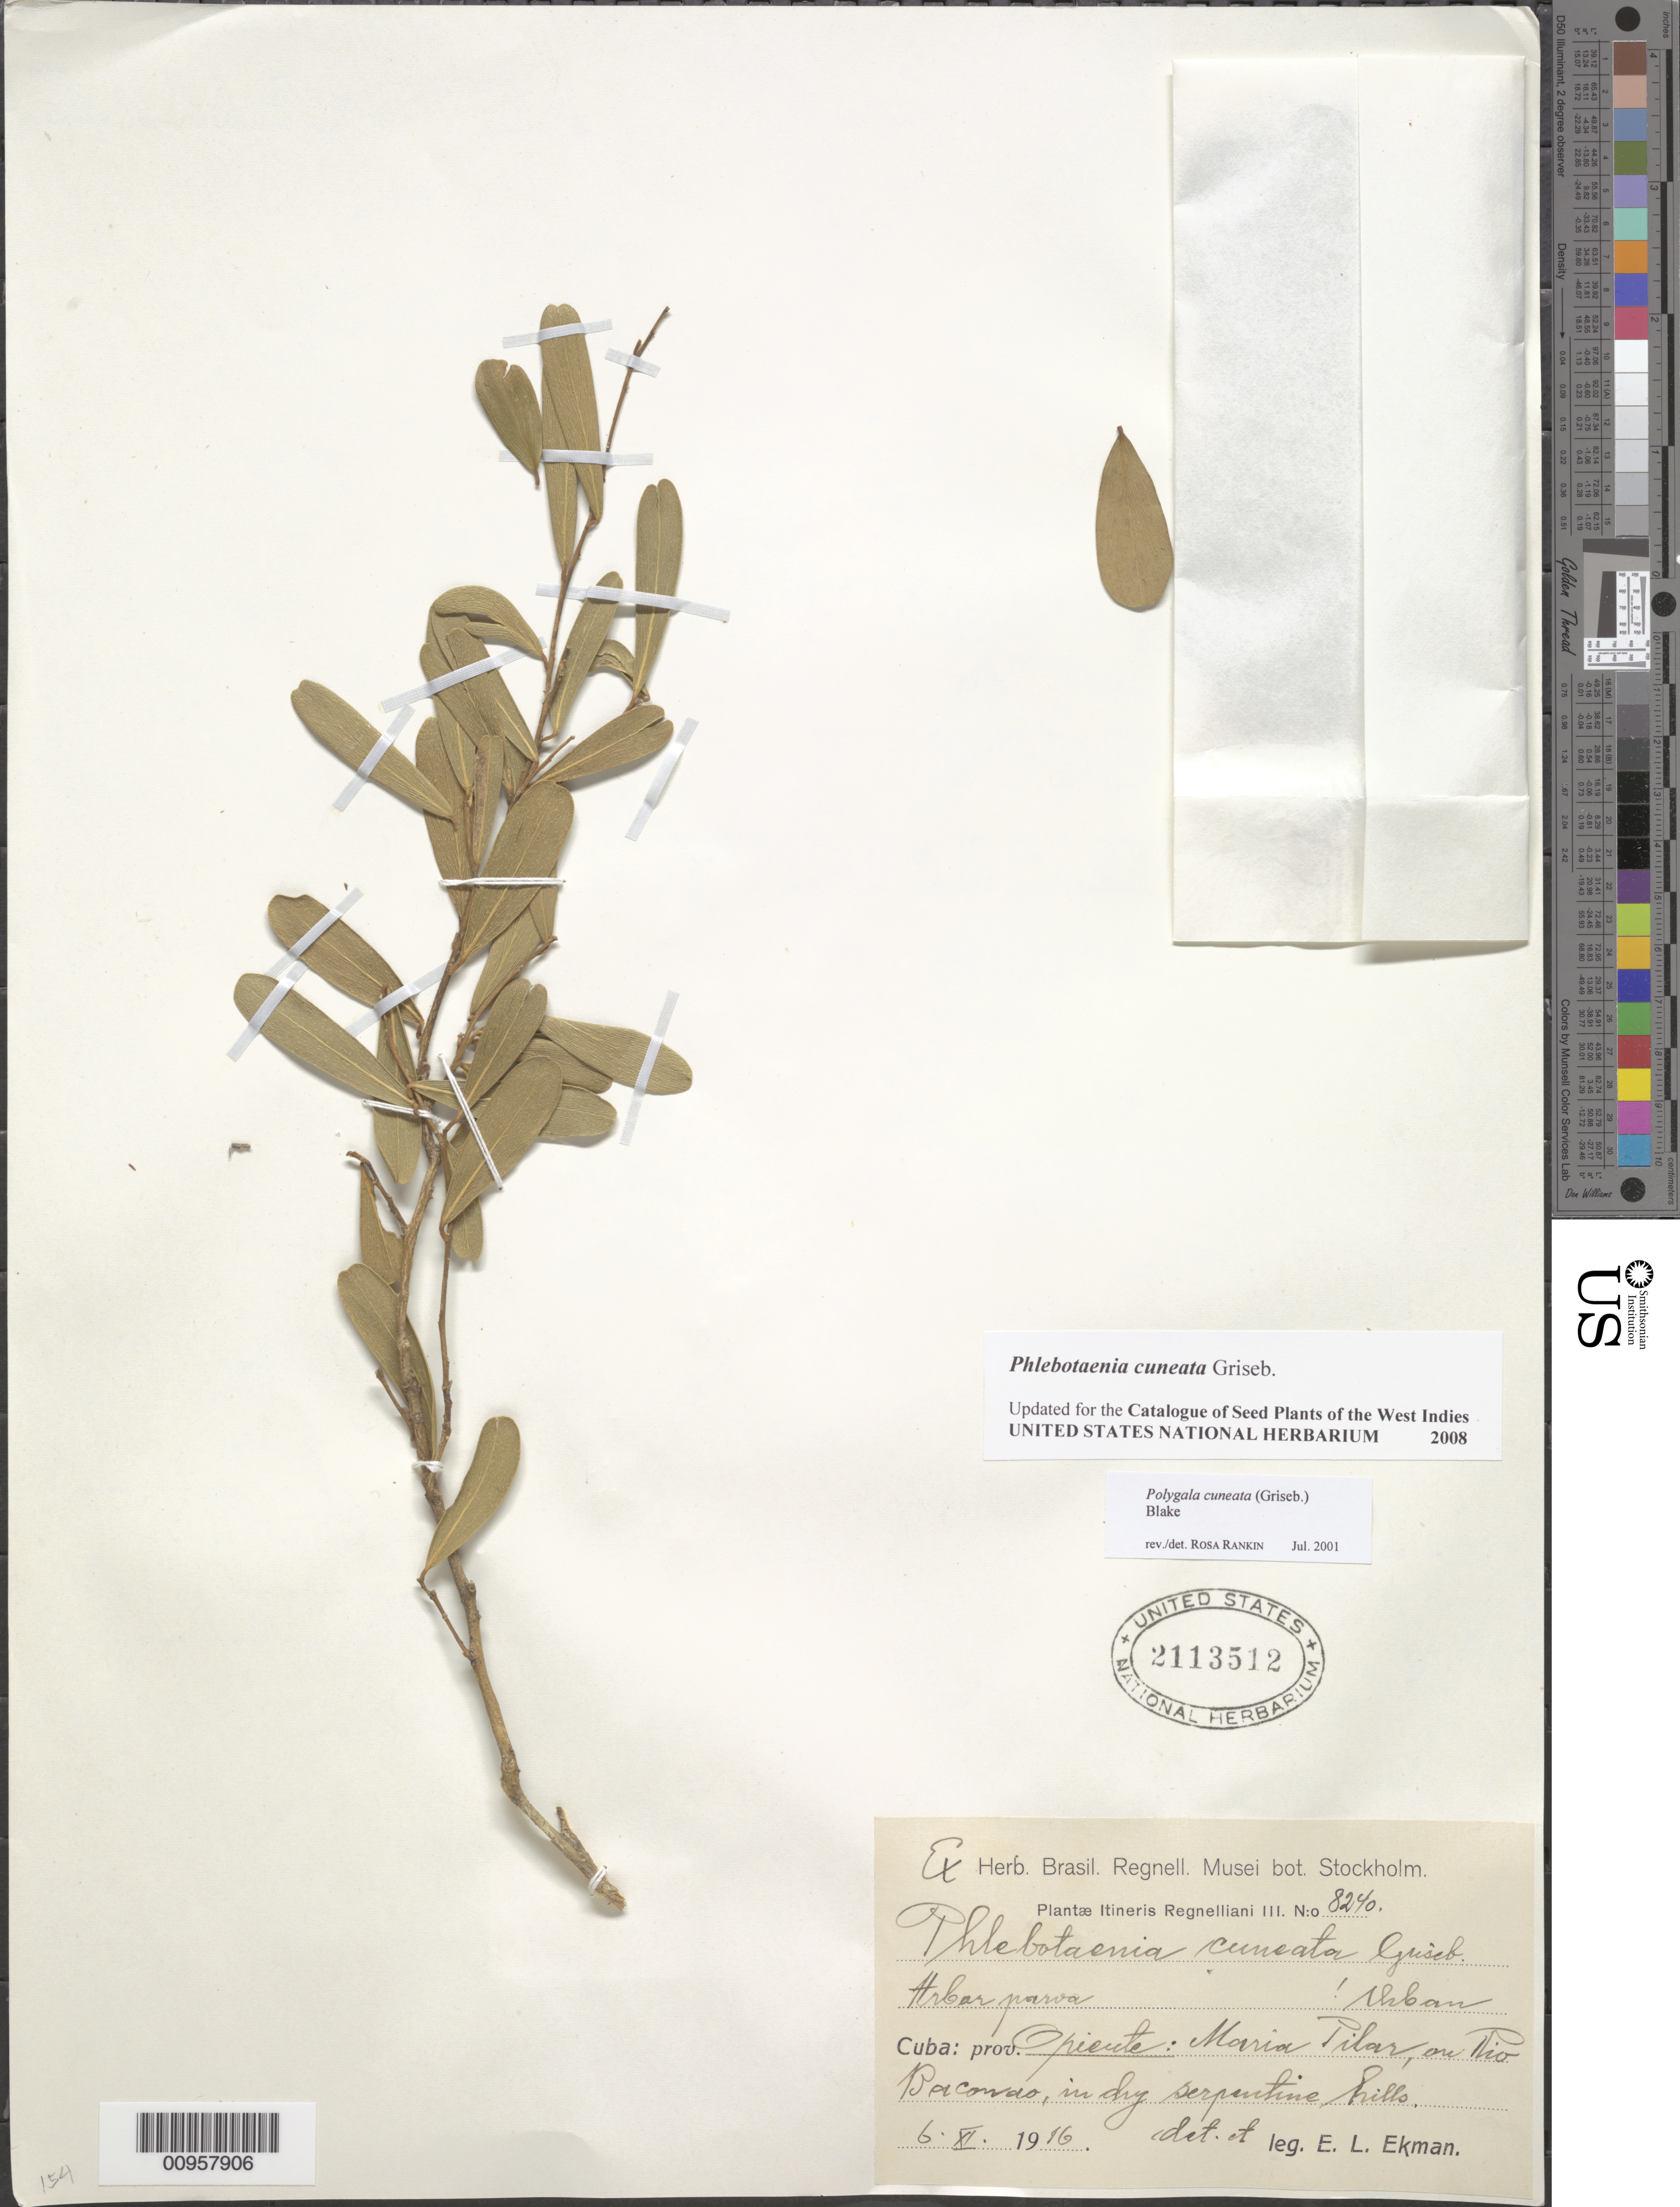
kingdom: Plantae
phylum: Tracheophyta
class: Magnoliopsida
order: Fabales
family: Polygalaceae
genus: Phlebotaenia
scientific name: Phlebotaenia cuneata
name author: Griseb.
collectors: E. L. Ekman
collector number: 8240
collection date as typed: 06 Nov 1916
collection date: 1916-11-06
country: Cuba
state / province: Oriente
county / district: Dry forest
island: Cuba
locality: Maria Pilar, ou Rio "Baconardo"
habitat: In dry serpentine hills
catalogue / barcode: US 2113512